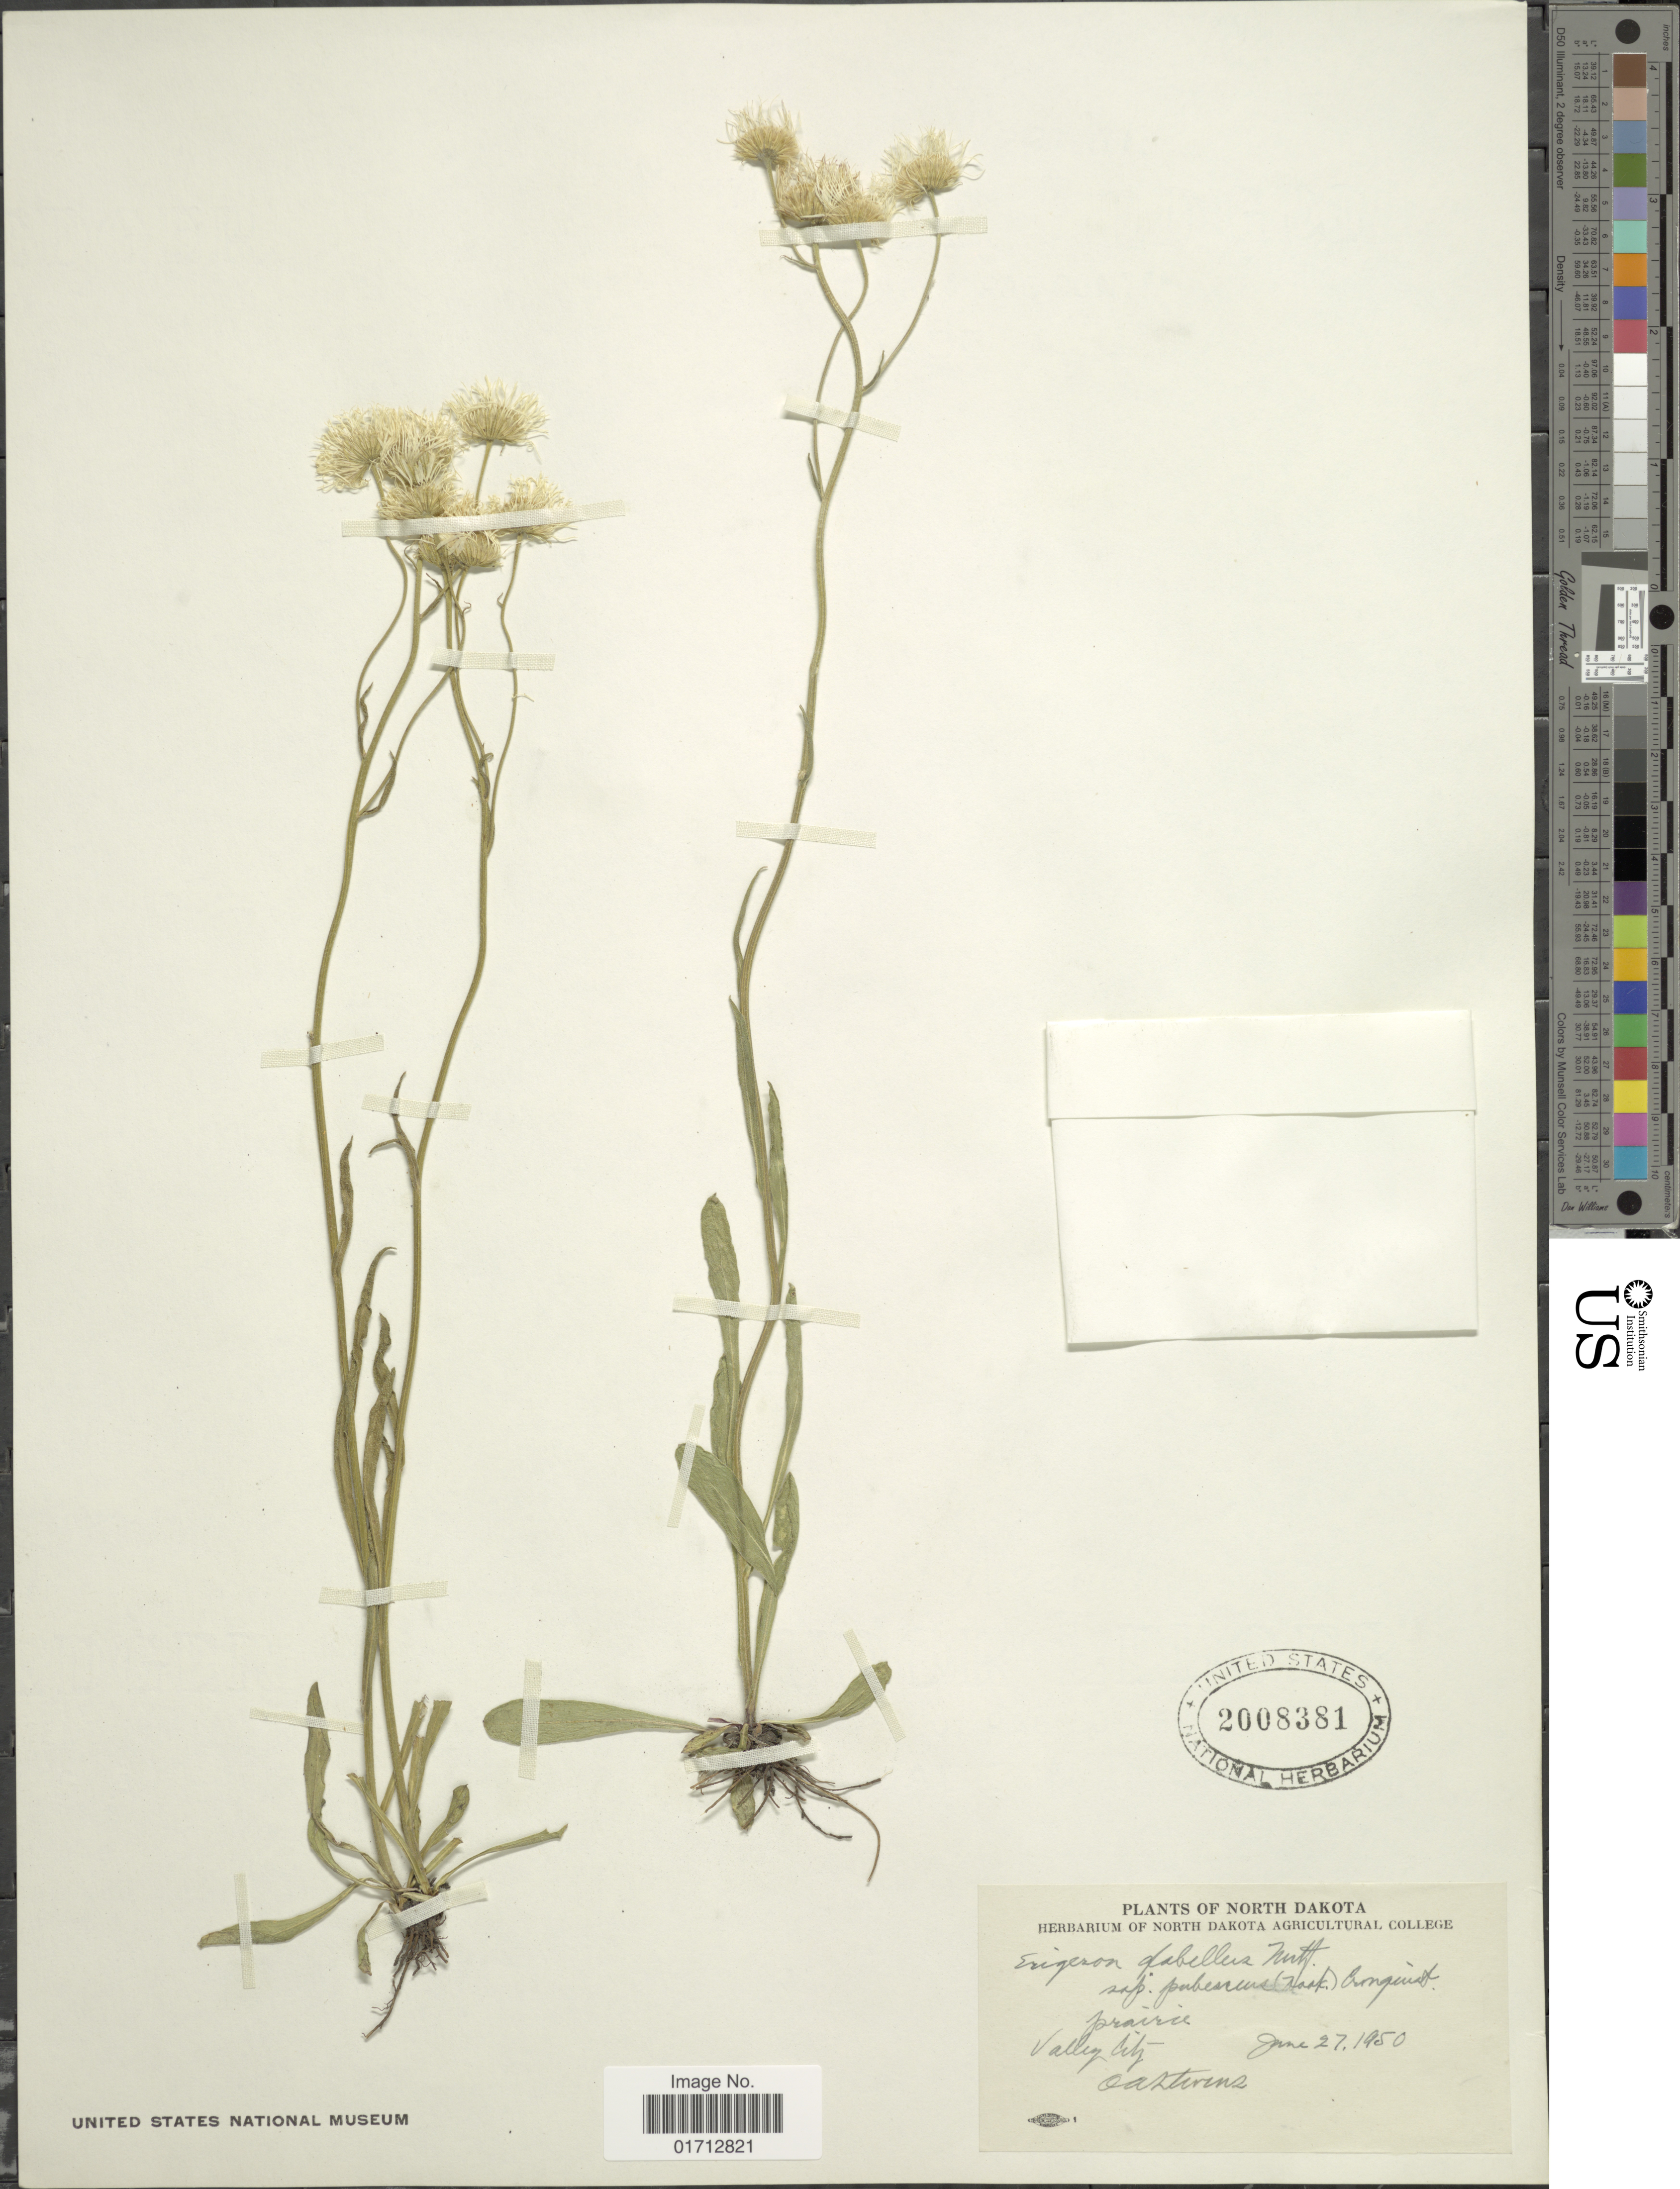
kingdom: Plantae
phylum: Tracheophyta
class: Magnoliopsida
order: Asterales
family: Asteraceae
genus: Erigeron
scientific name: Erigeron glabellus subsp. pubescens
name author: (Hook.) Cronq.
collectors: O. A. Stevens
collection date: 1950-06-27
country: United States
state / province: North Dakota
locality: Valley City.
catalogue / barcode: US 2008381